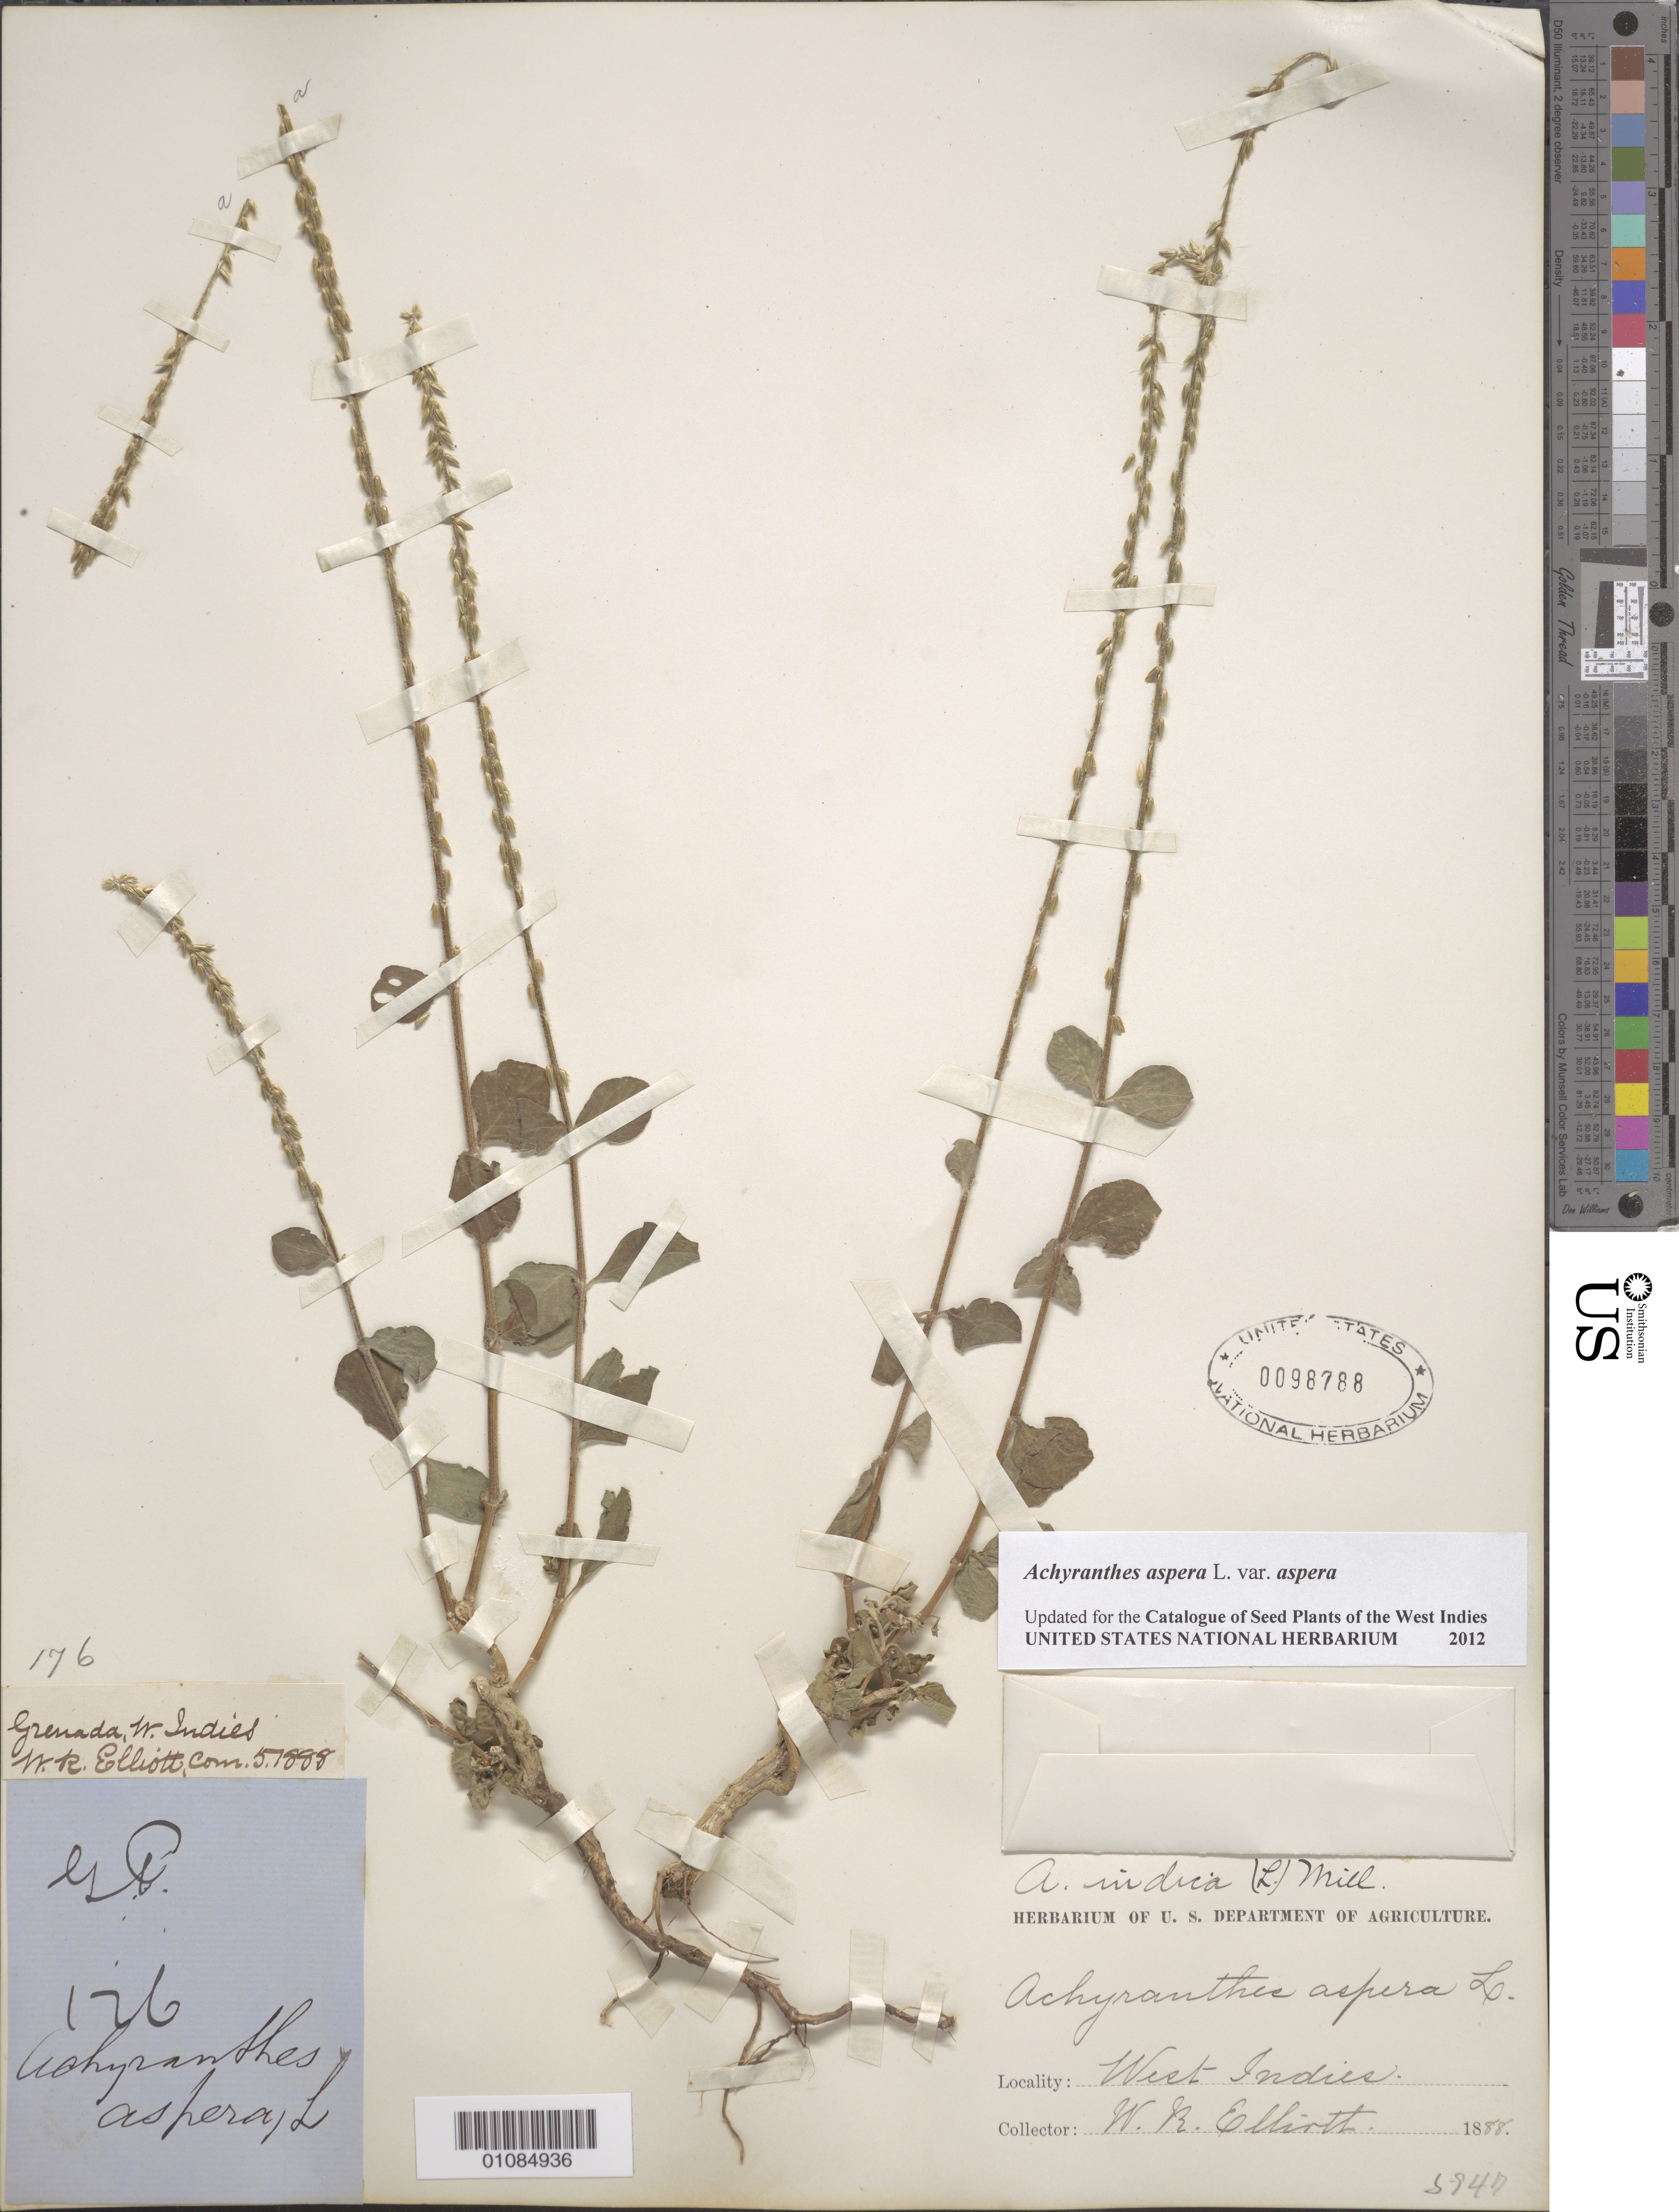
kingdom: Plantae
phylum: Tracheophyta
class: Magnoliopsida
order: Caryophyllales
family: Amaranthaceae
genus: Achyranthes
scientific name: Achyranthes aspera var. aspera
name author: L.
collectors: W. Elliott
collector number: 5840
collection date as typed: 1888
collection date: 1888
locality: West Indies.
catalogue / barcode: US 98788